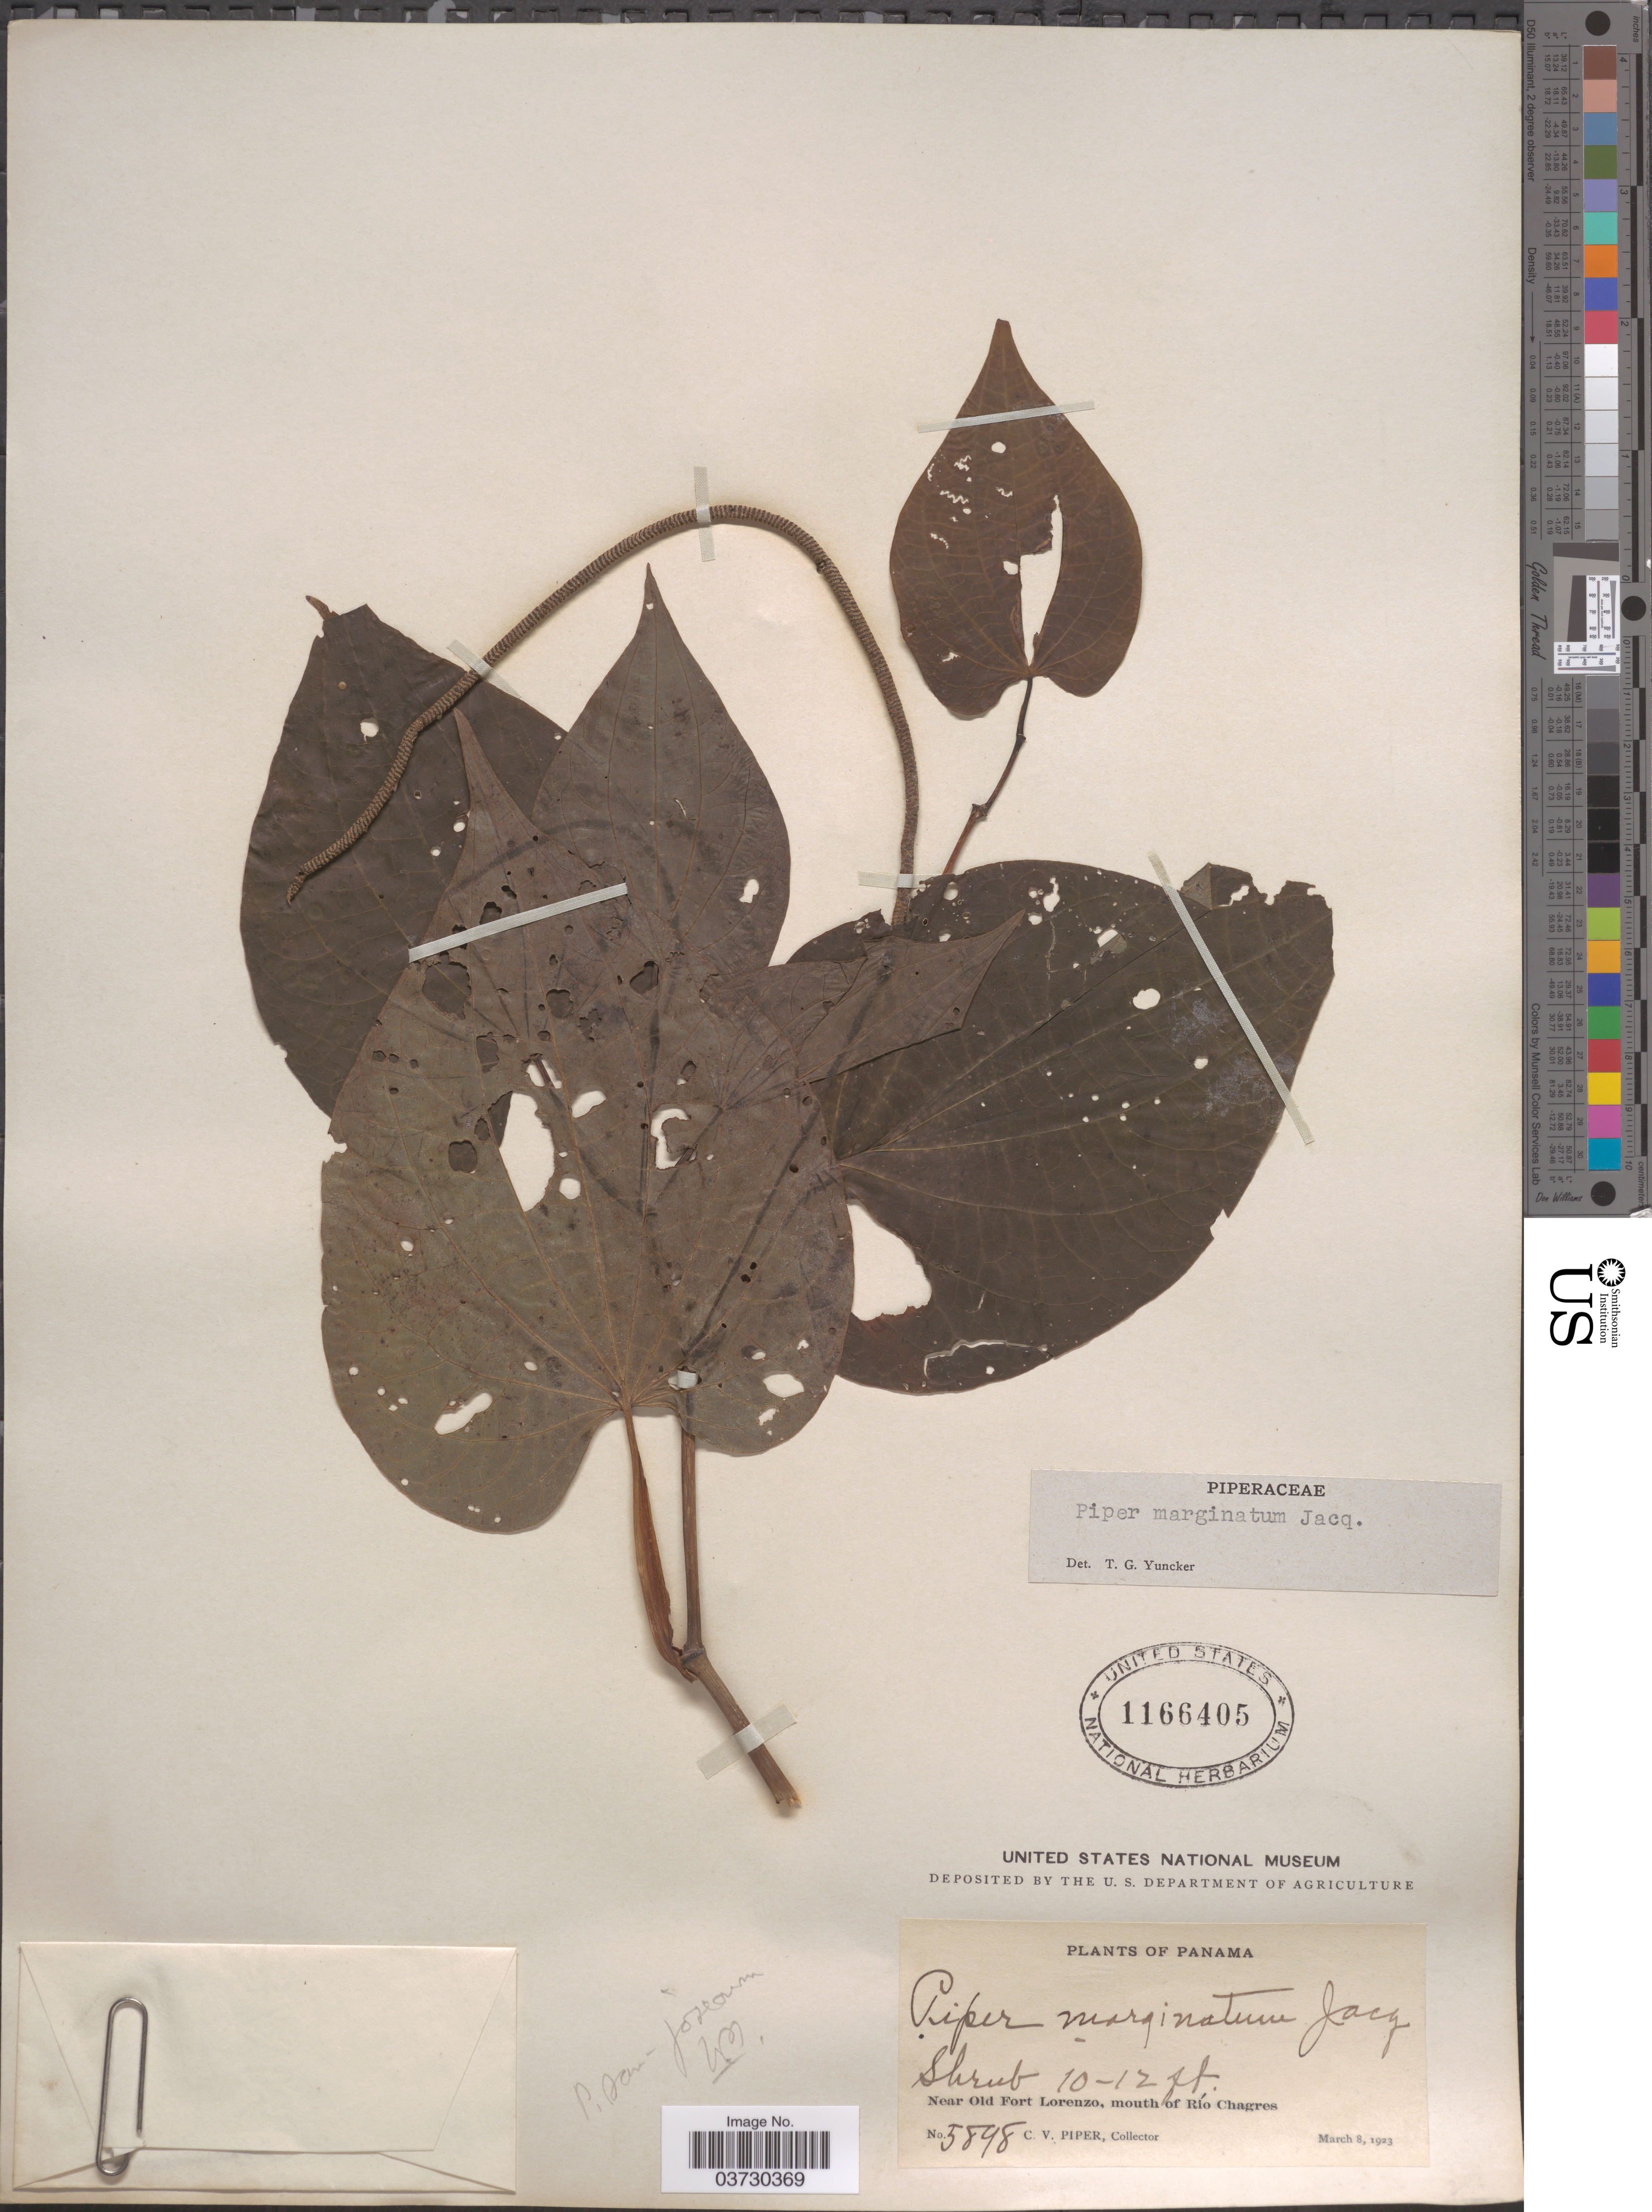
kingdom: Plantae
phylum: Tracheophyta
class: Magnoliopsida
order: Piperales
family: Piperaceae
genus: Piper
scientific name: Piper marginatum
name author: Jacq.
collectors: C. V. Piper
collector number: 5898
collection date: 1923-03-08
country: Panama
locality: Near Old Fort Lorenzo, mouth of Río Chagres.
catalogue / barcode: US 1166405